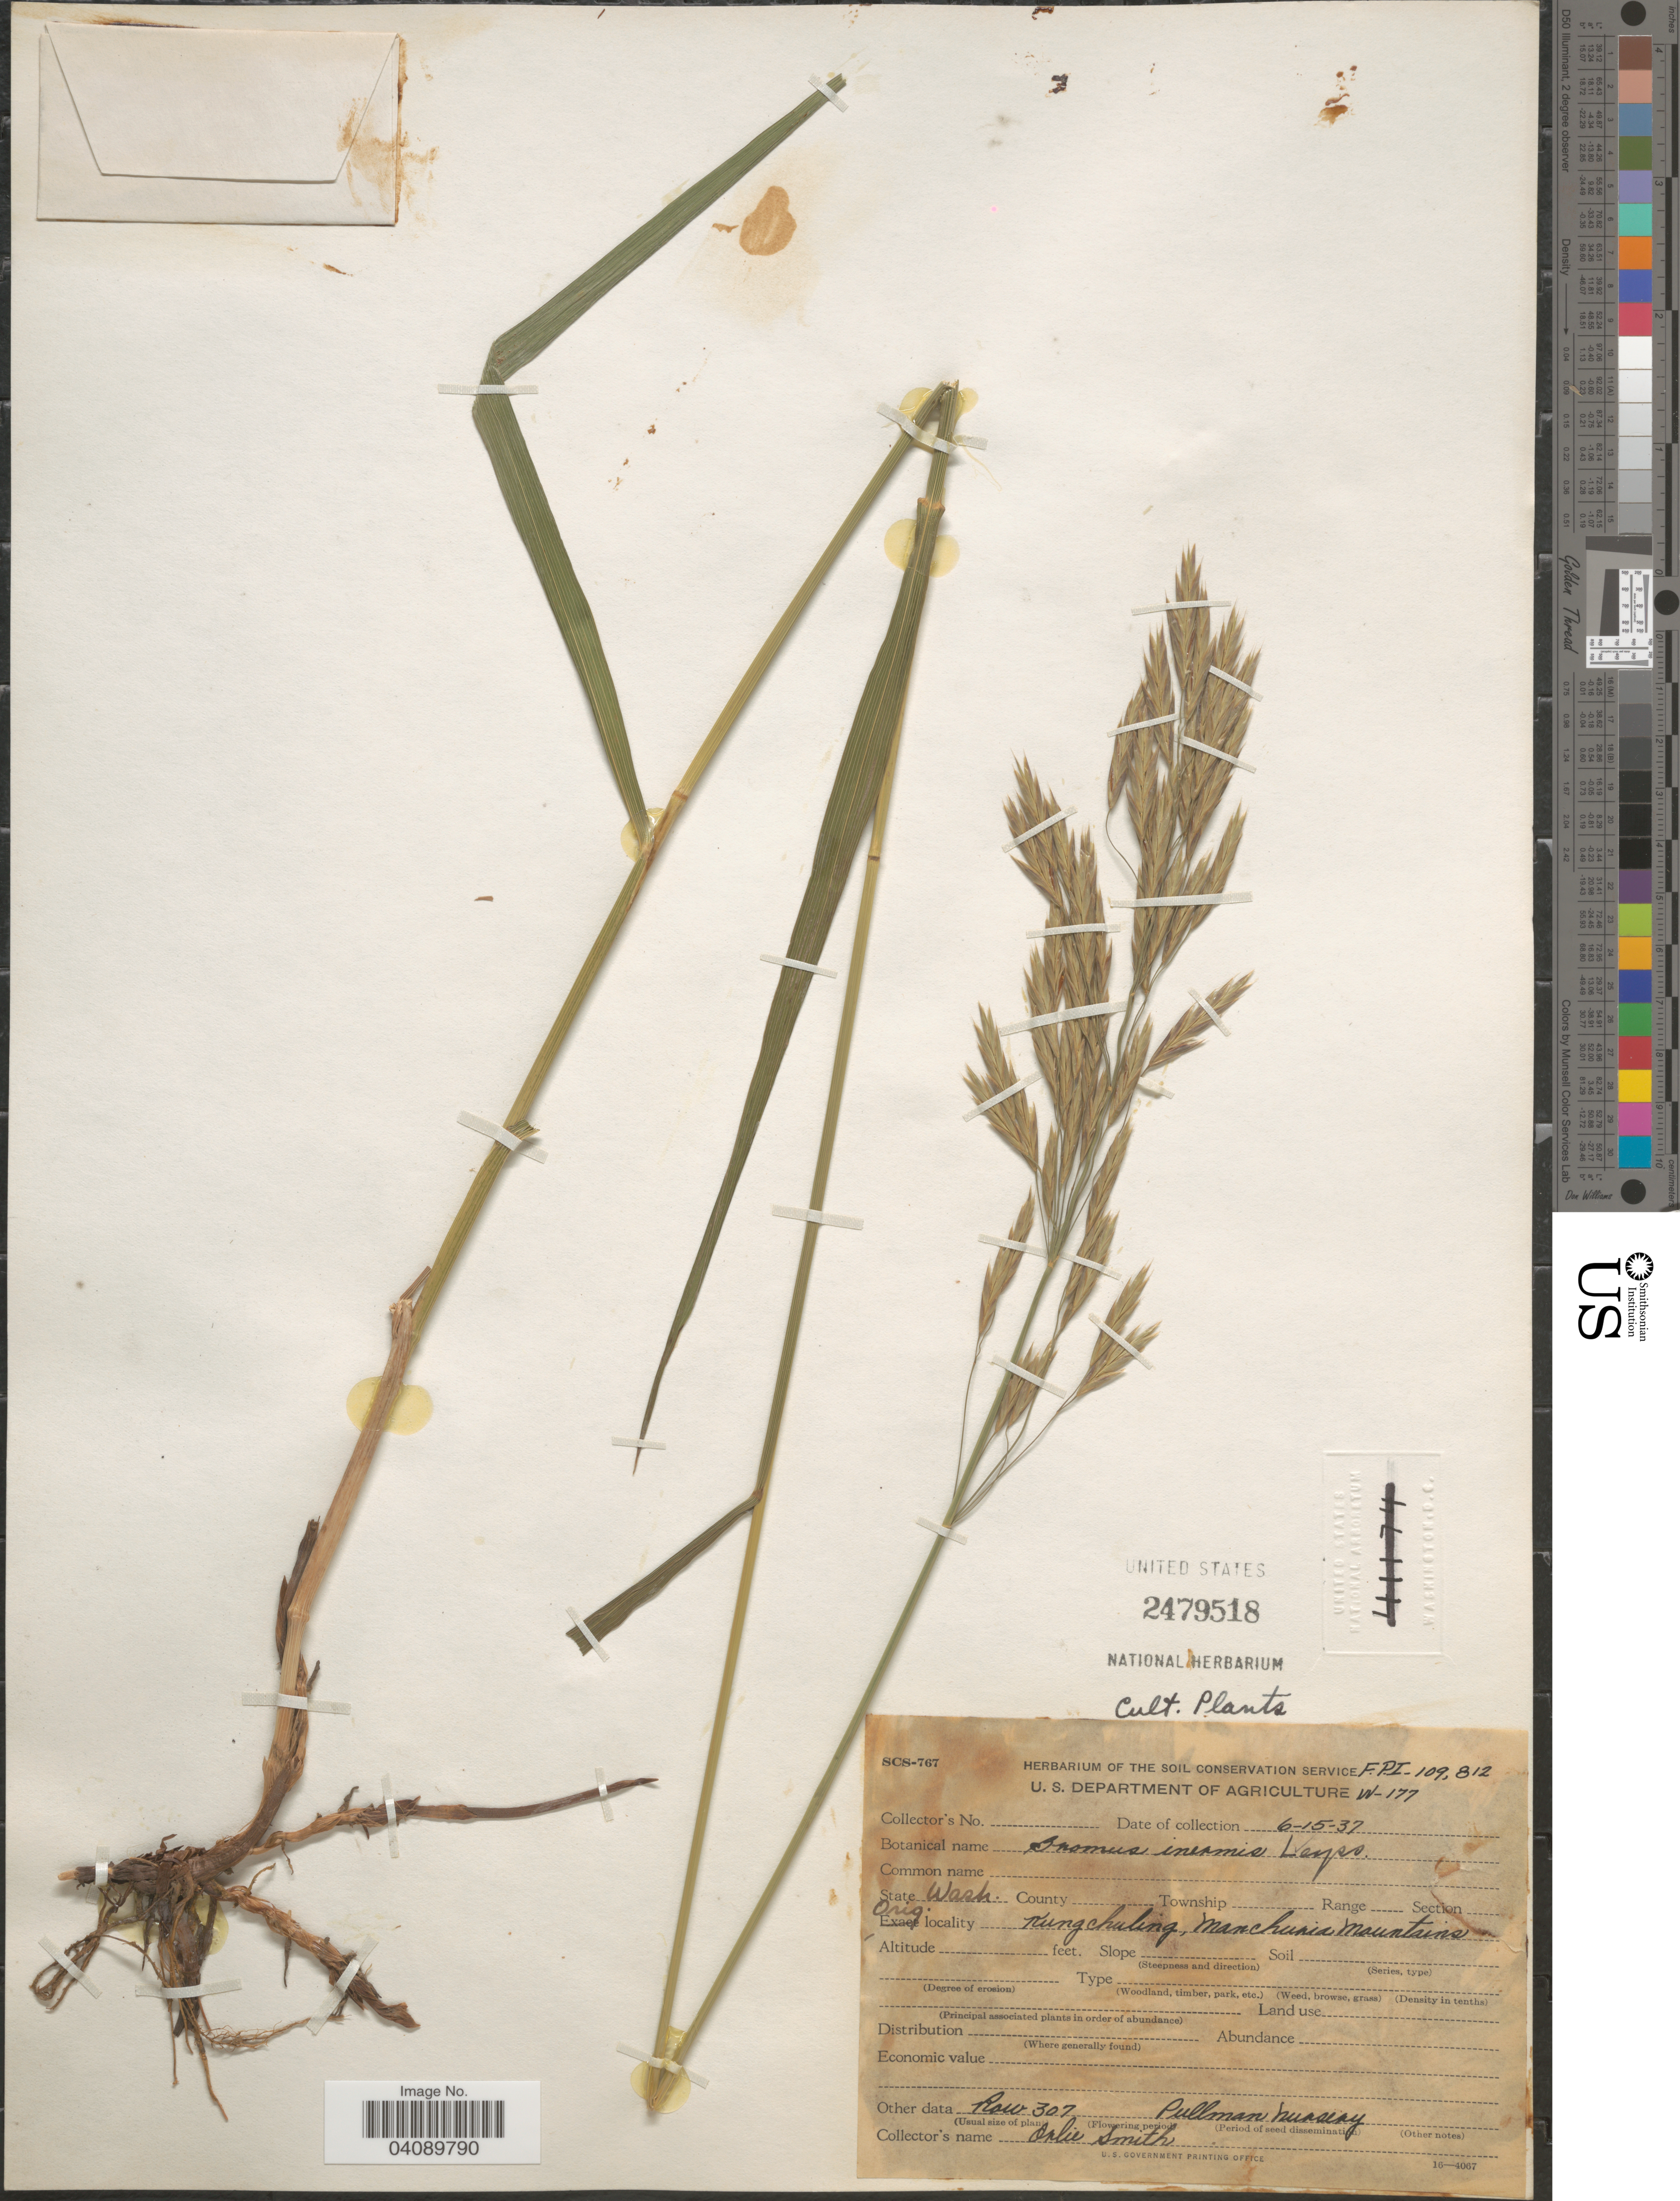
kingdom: Plantae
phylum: Tracheophyta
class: Liliopsida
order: Poales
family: Poaceae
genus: Bromus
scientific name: Bromus inermis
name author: Leyss.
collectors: O. Smith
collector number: FPI-109812/W-177?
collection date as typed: Transcribed d/m/y: 15/6/37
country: United States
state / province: Washington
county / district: Whitman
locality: Row 307. Pullman Nursery.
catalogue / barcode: US 2479518